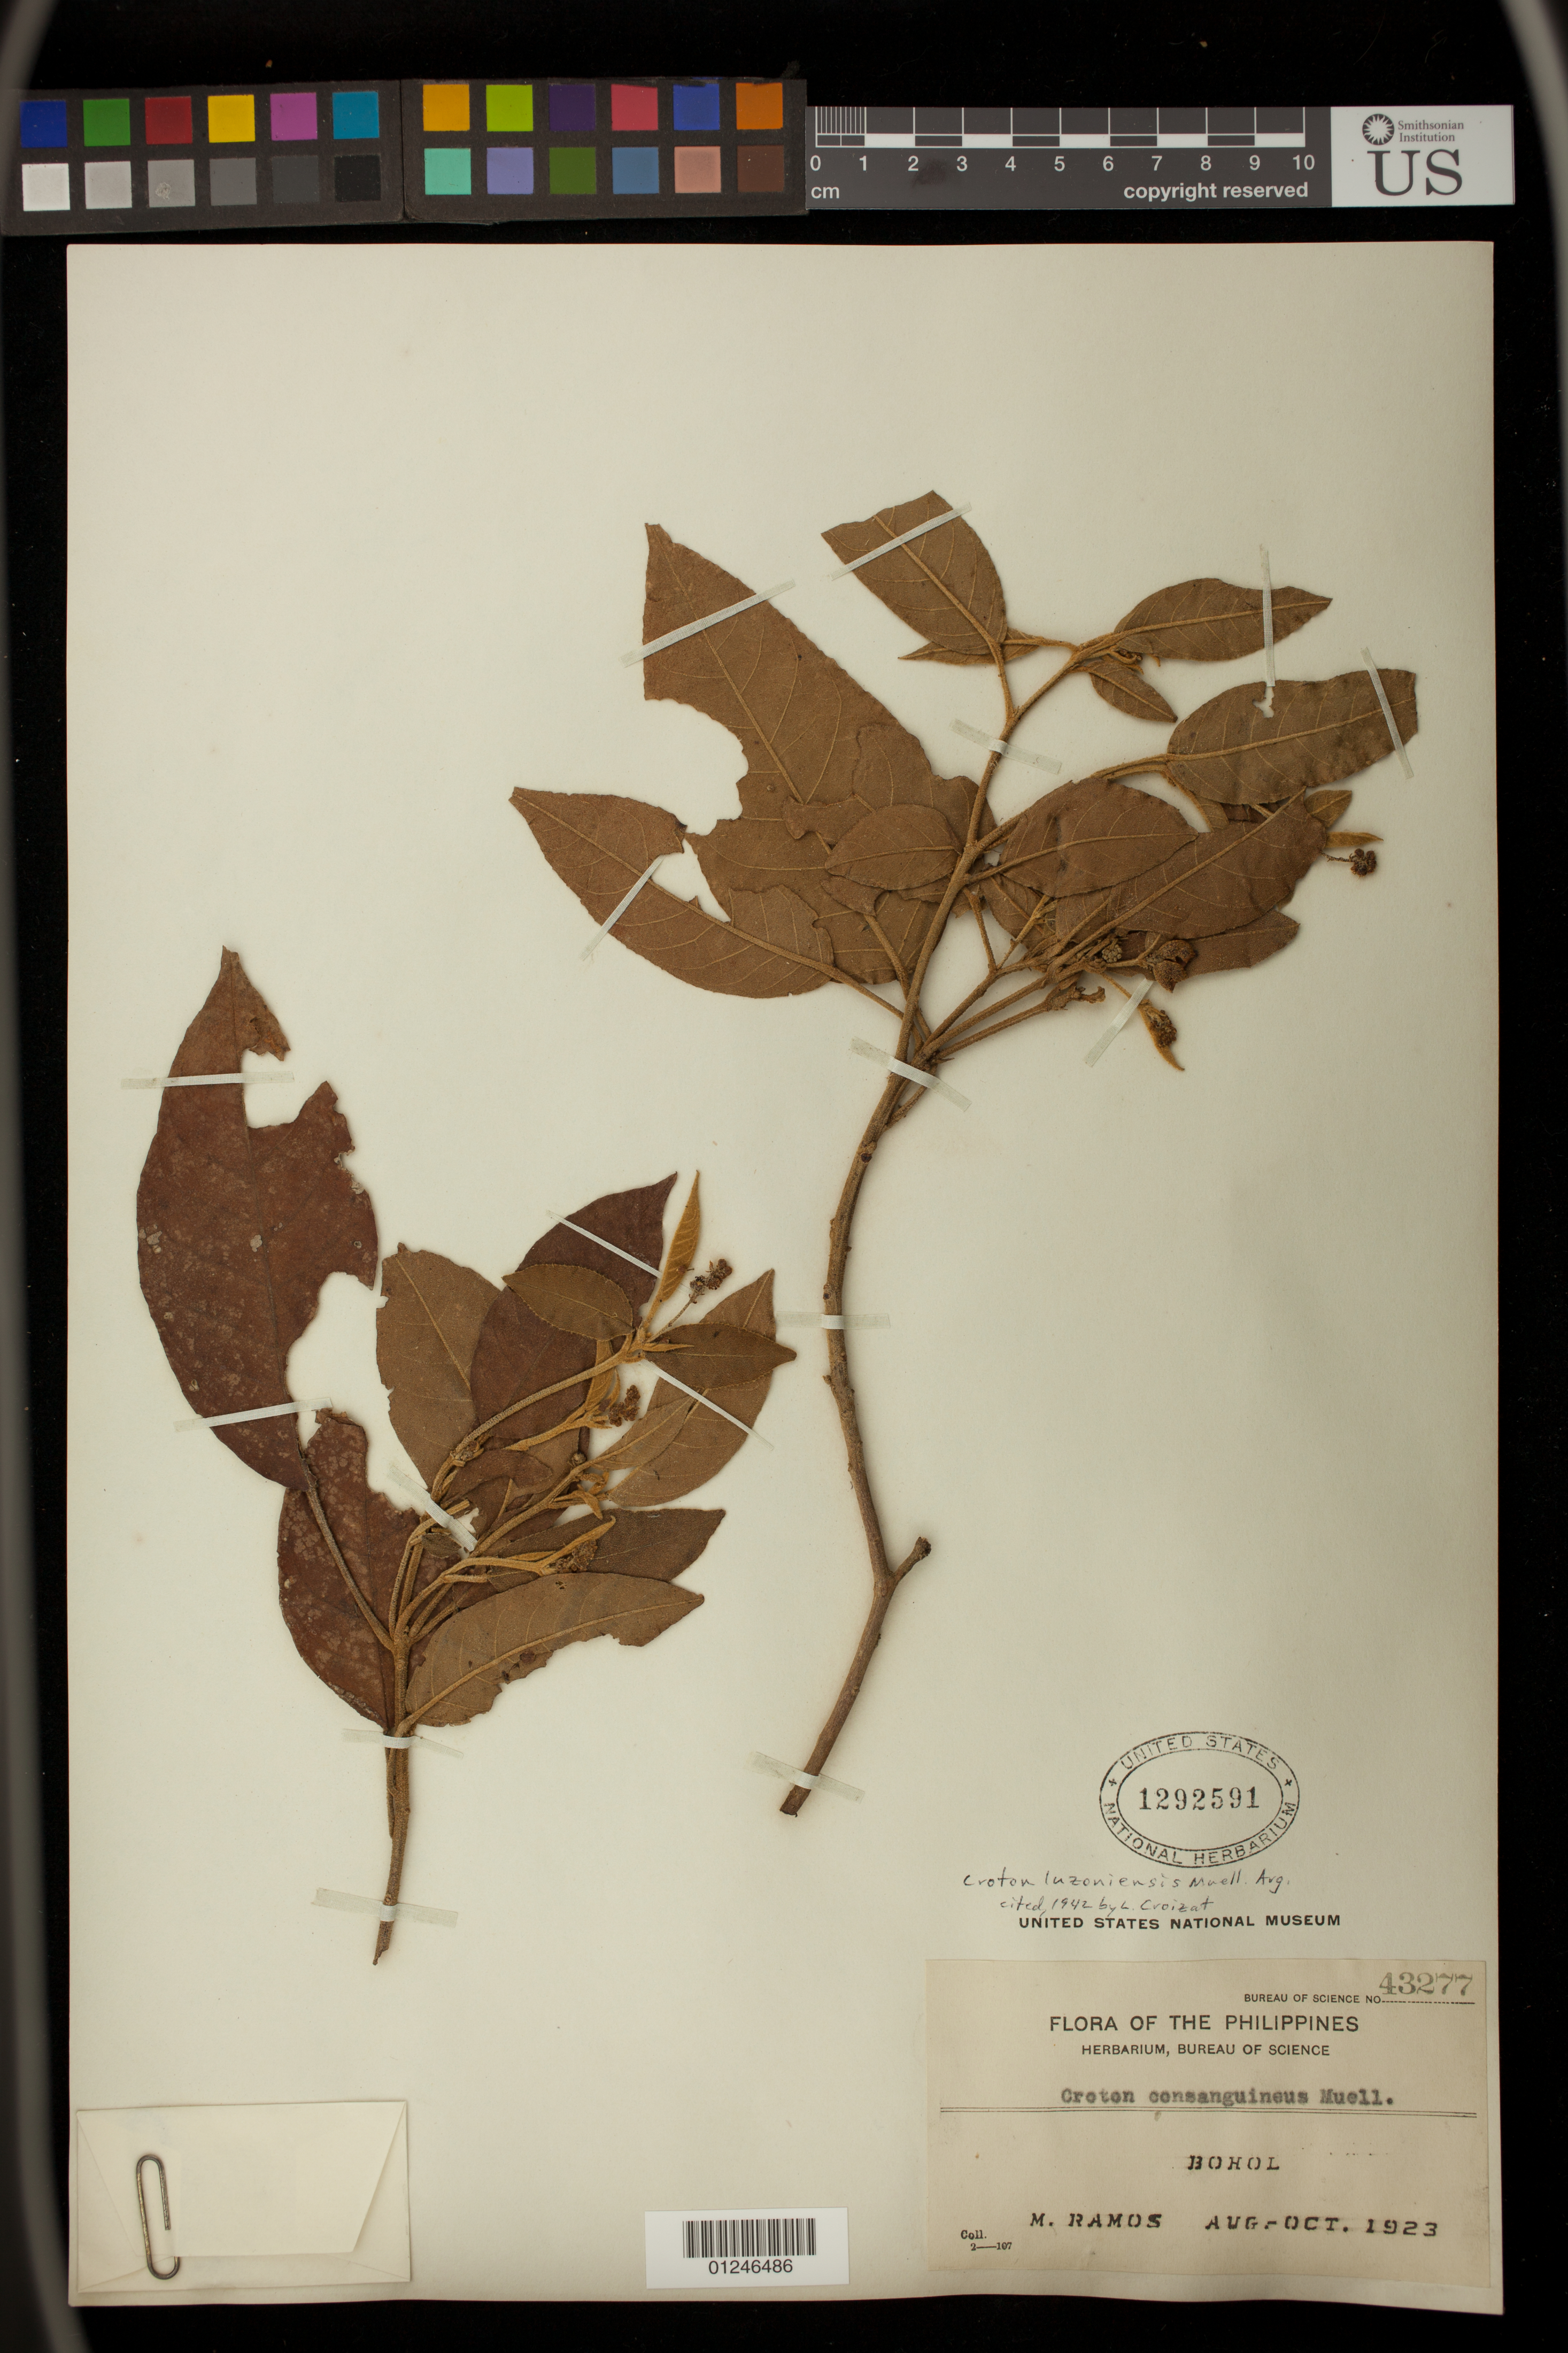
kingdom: Plantae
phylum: Tracheophyta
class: Magnoliopsida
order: Malpighiales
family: Euphorbiaceae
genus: Croton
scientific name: Croton luzoniensis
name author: Müll. Arg.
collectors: M. Ramos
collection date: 1923-08-01/1923-10-01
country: Philippines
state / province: Central Visayas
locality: Bohol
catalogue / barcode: US 1292591